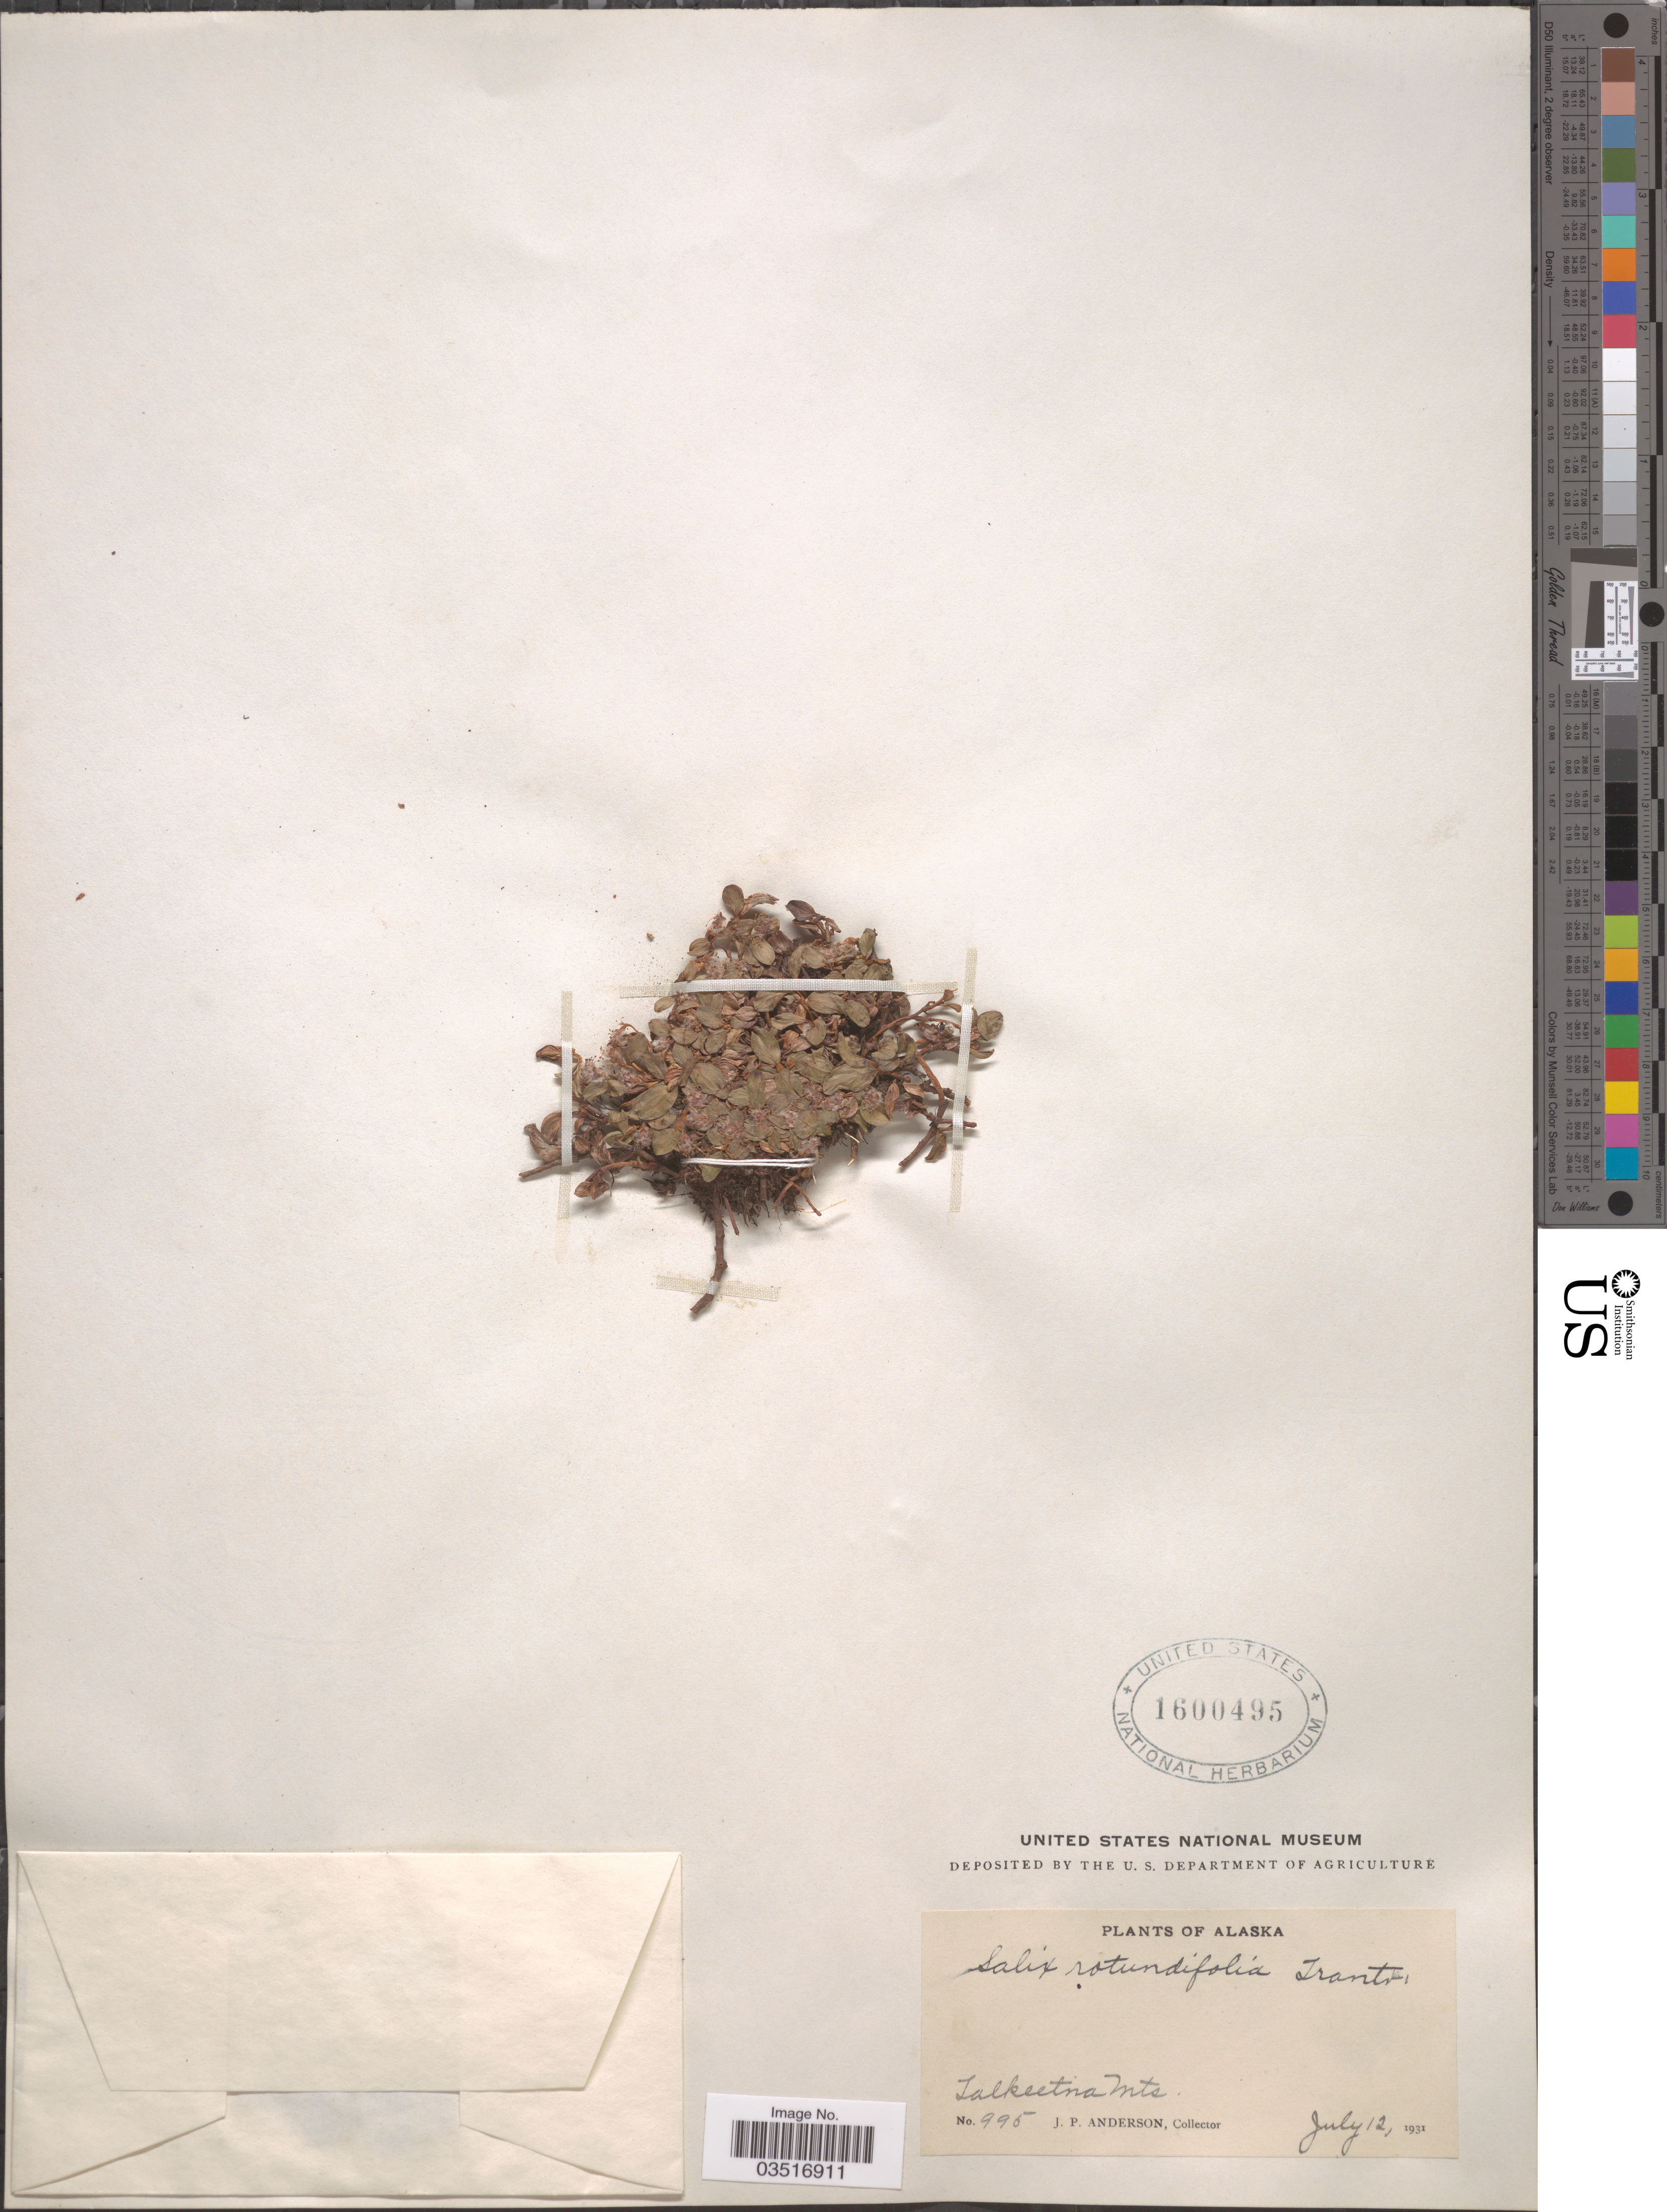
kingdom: Plantae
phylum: Tracheophyta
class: Magnoliopsida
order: Malpighiales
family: Salicaceae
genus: Salix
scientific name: Salix rotundifolia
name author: Trautv.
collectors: J. P. Anderson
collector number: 995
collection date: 1931-07-12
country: United States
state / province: Alaska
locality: Talkeetna Mts.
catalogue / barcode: US 1600495